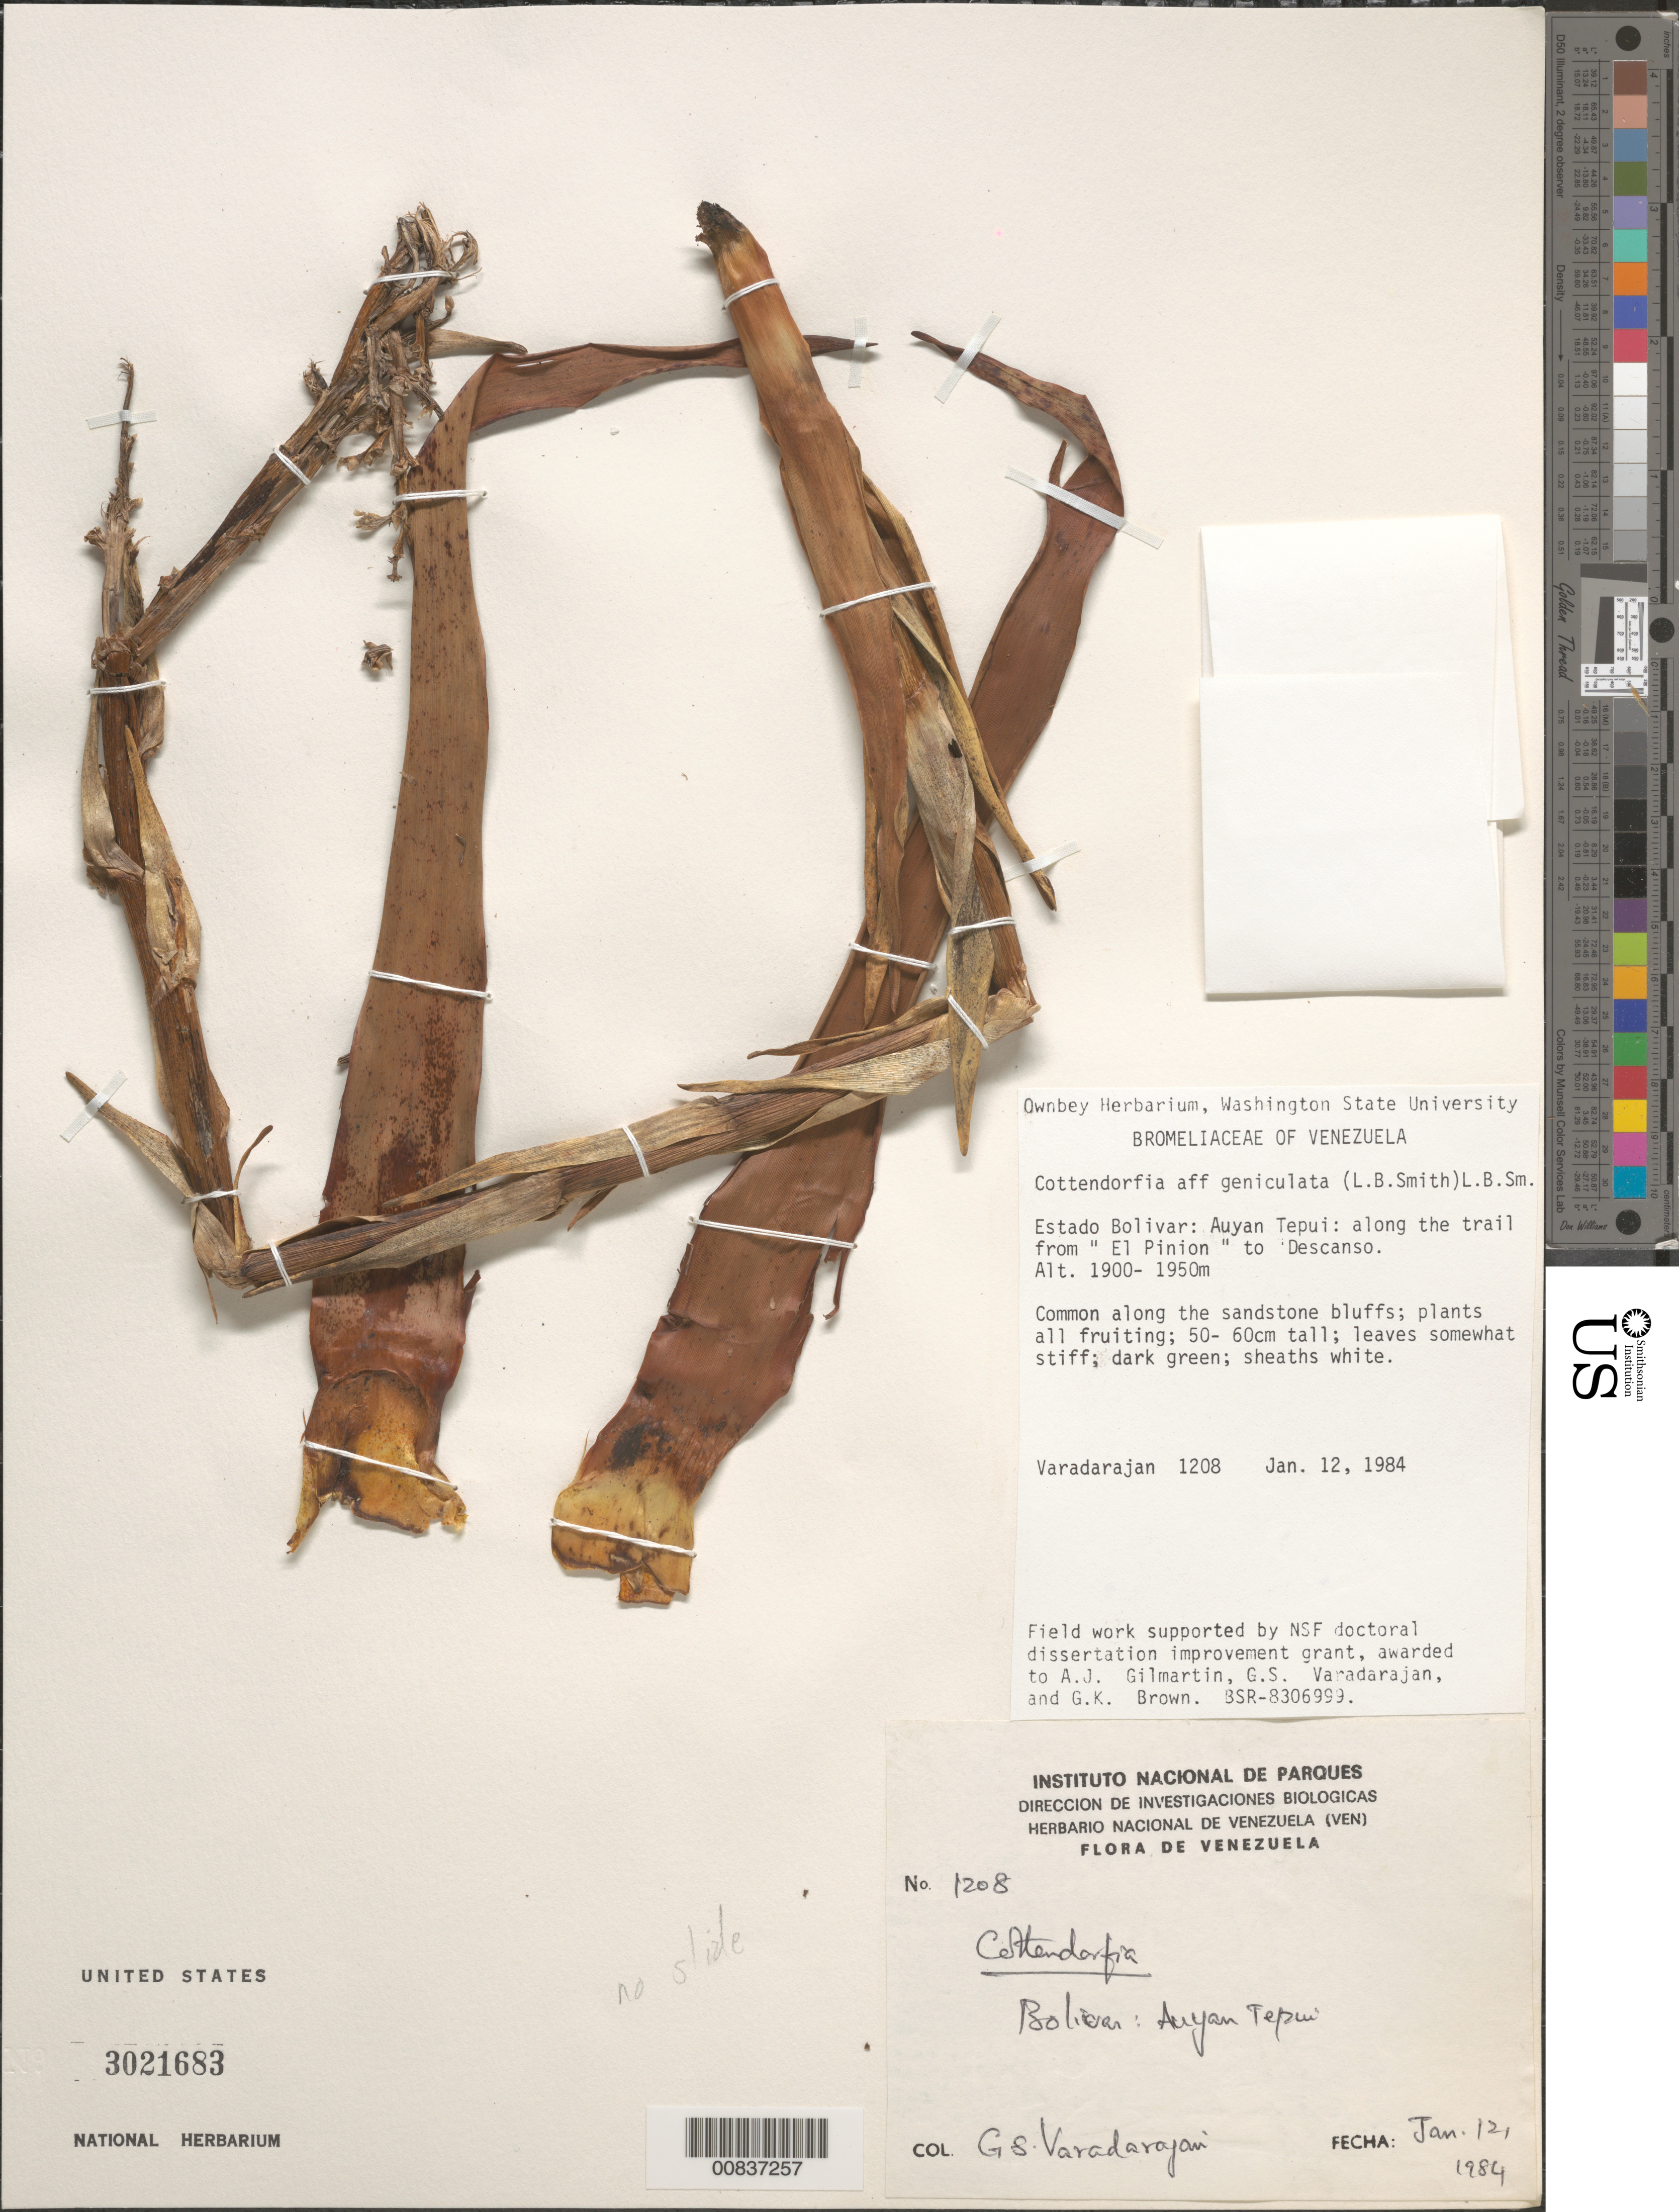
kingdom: Plantae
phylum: Tracheophyta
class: Liliopsida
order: Poales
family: Bromeliaceae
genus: Lindmania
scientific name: Lindmania sp.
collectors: G. S. Varadarajan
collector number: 1208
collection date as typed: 12-Jan-84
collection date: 1984-01-12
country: Venezuela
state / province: Bolívar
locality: Auyan-tepuí, along trail from "El Pinion" to "Descanso"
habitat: Sandstone bluffs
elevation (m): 1900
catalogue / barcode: US 3021683